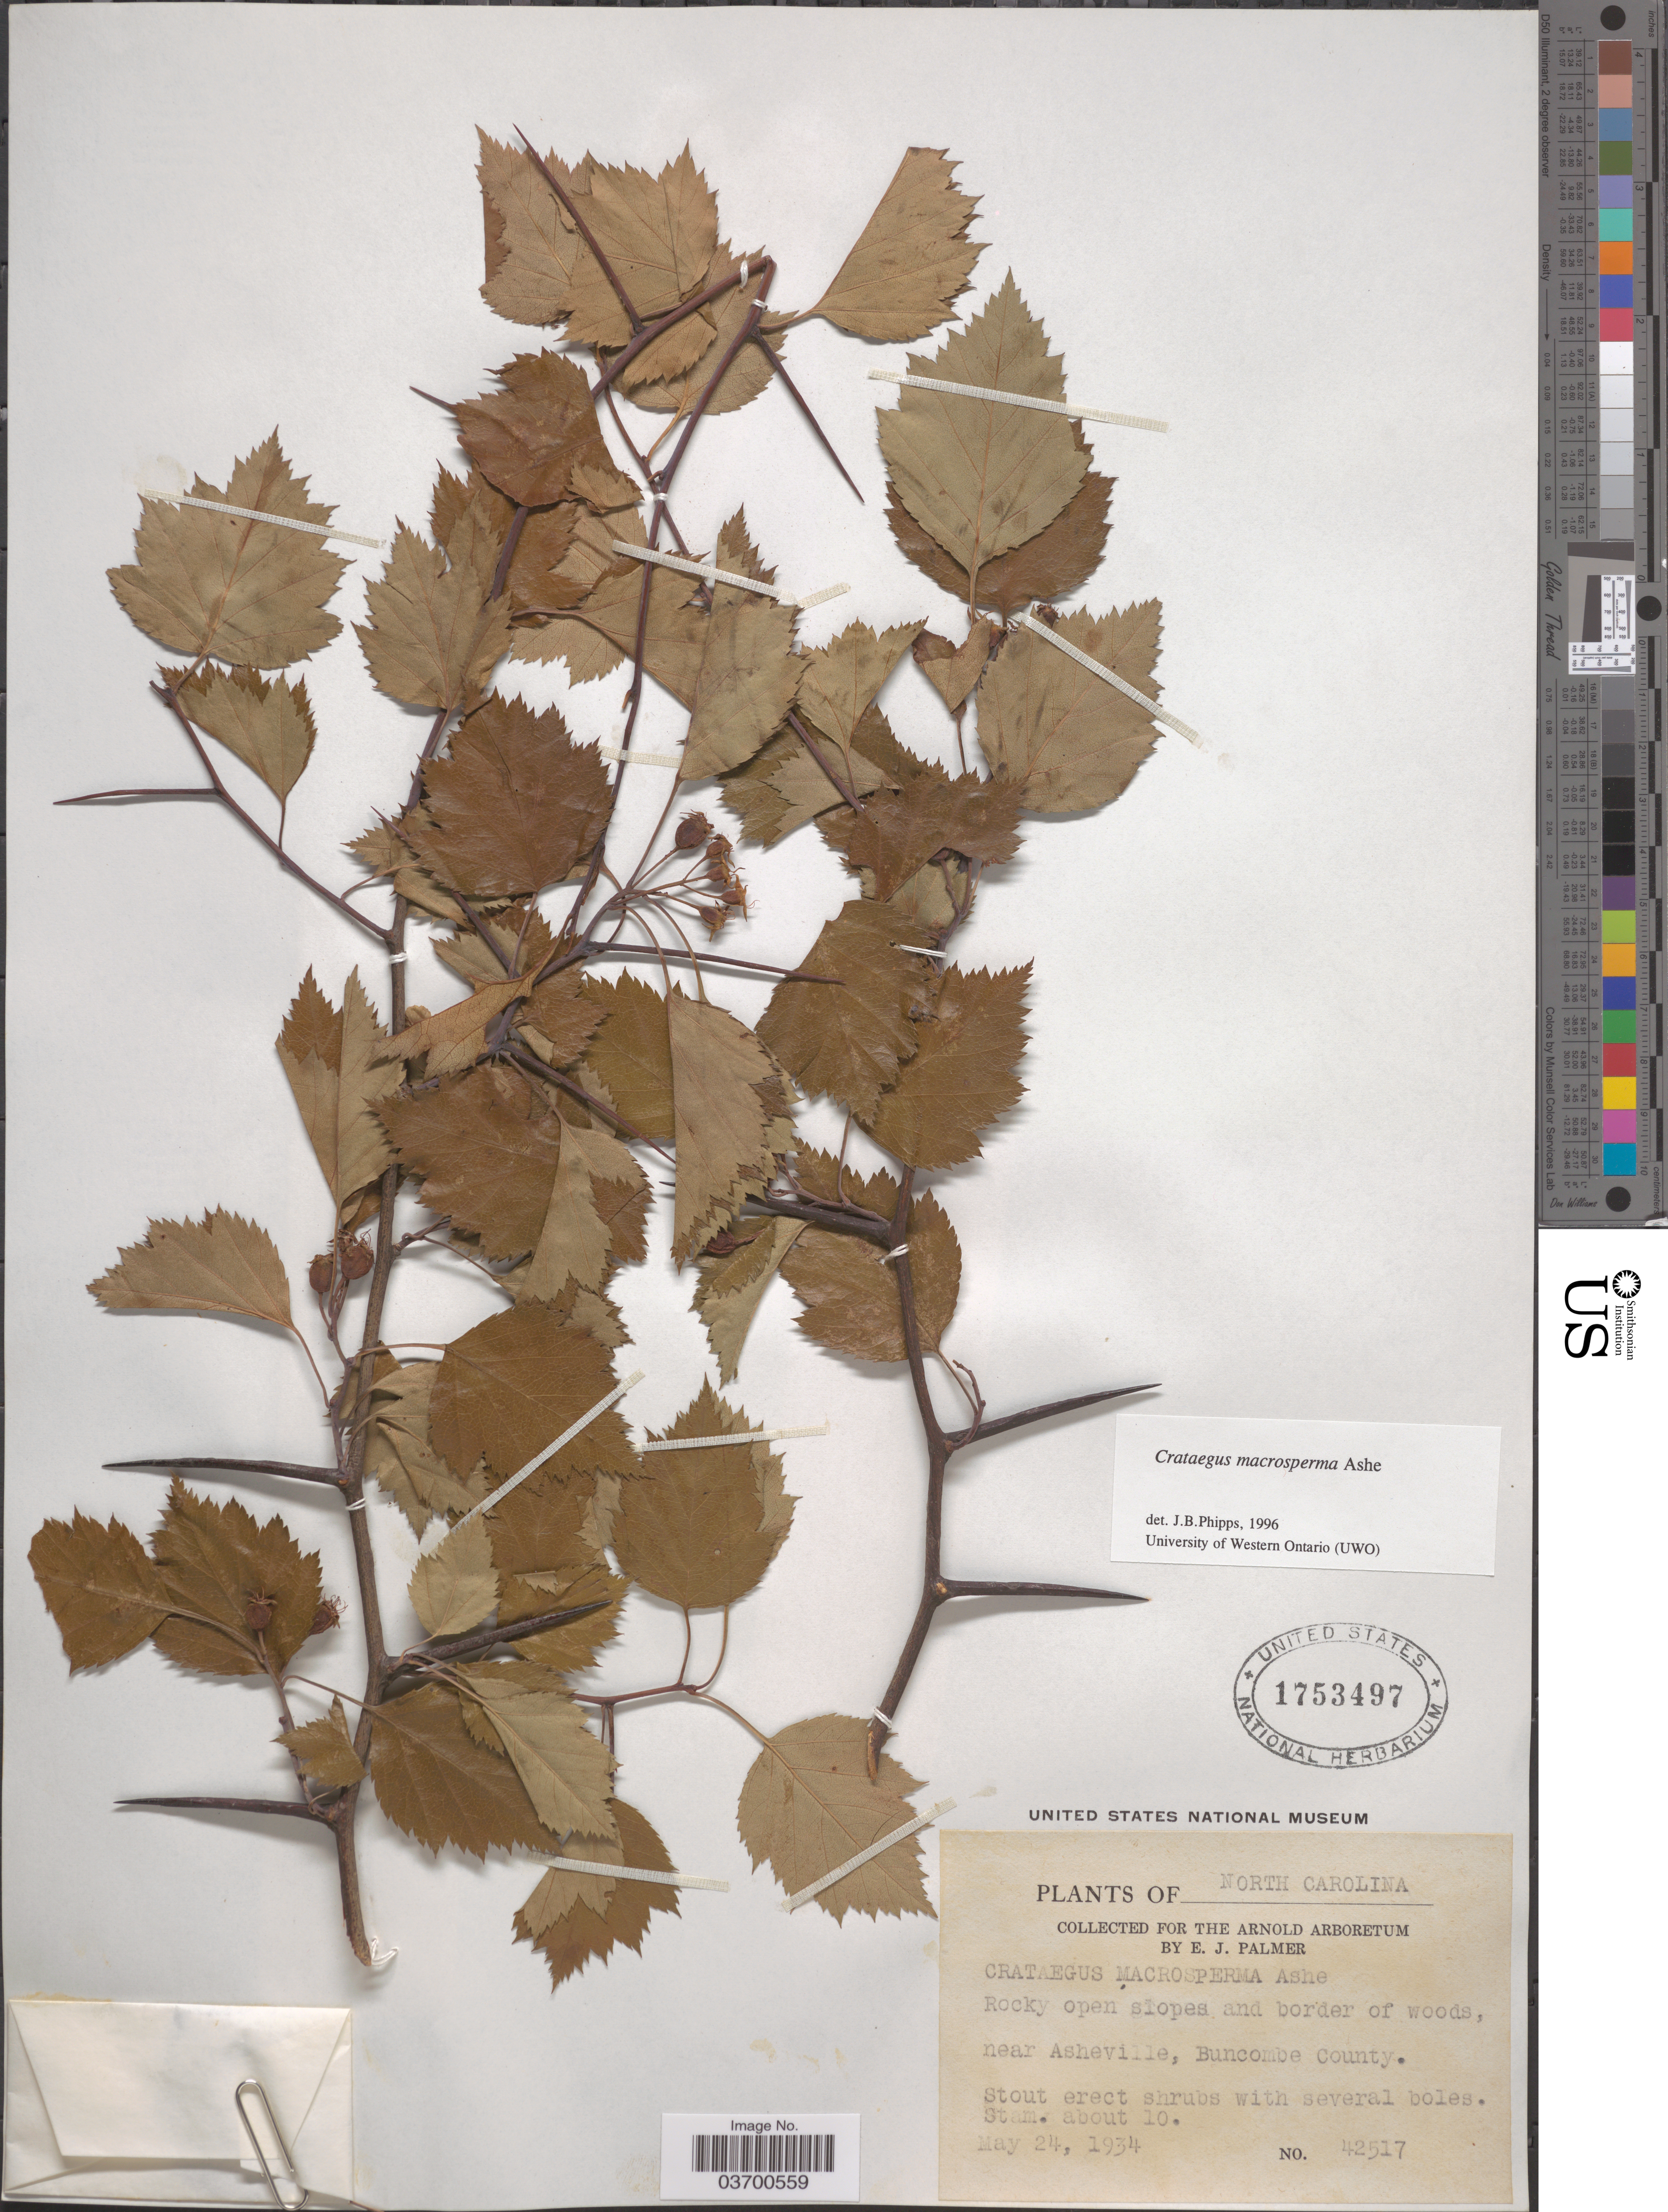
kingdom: Plantae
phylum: Tracheophyta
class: Magnoliopsida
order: Rosales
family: Rosaceae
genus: Crataegus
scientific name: Crataegus macrosperma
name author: Ashe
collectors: E. J. Palmer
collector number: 42517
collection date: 1934-05-24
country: United States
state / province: North Carolina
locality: Near Asheville, Buncombe County.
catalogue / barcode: US 1753497